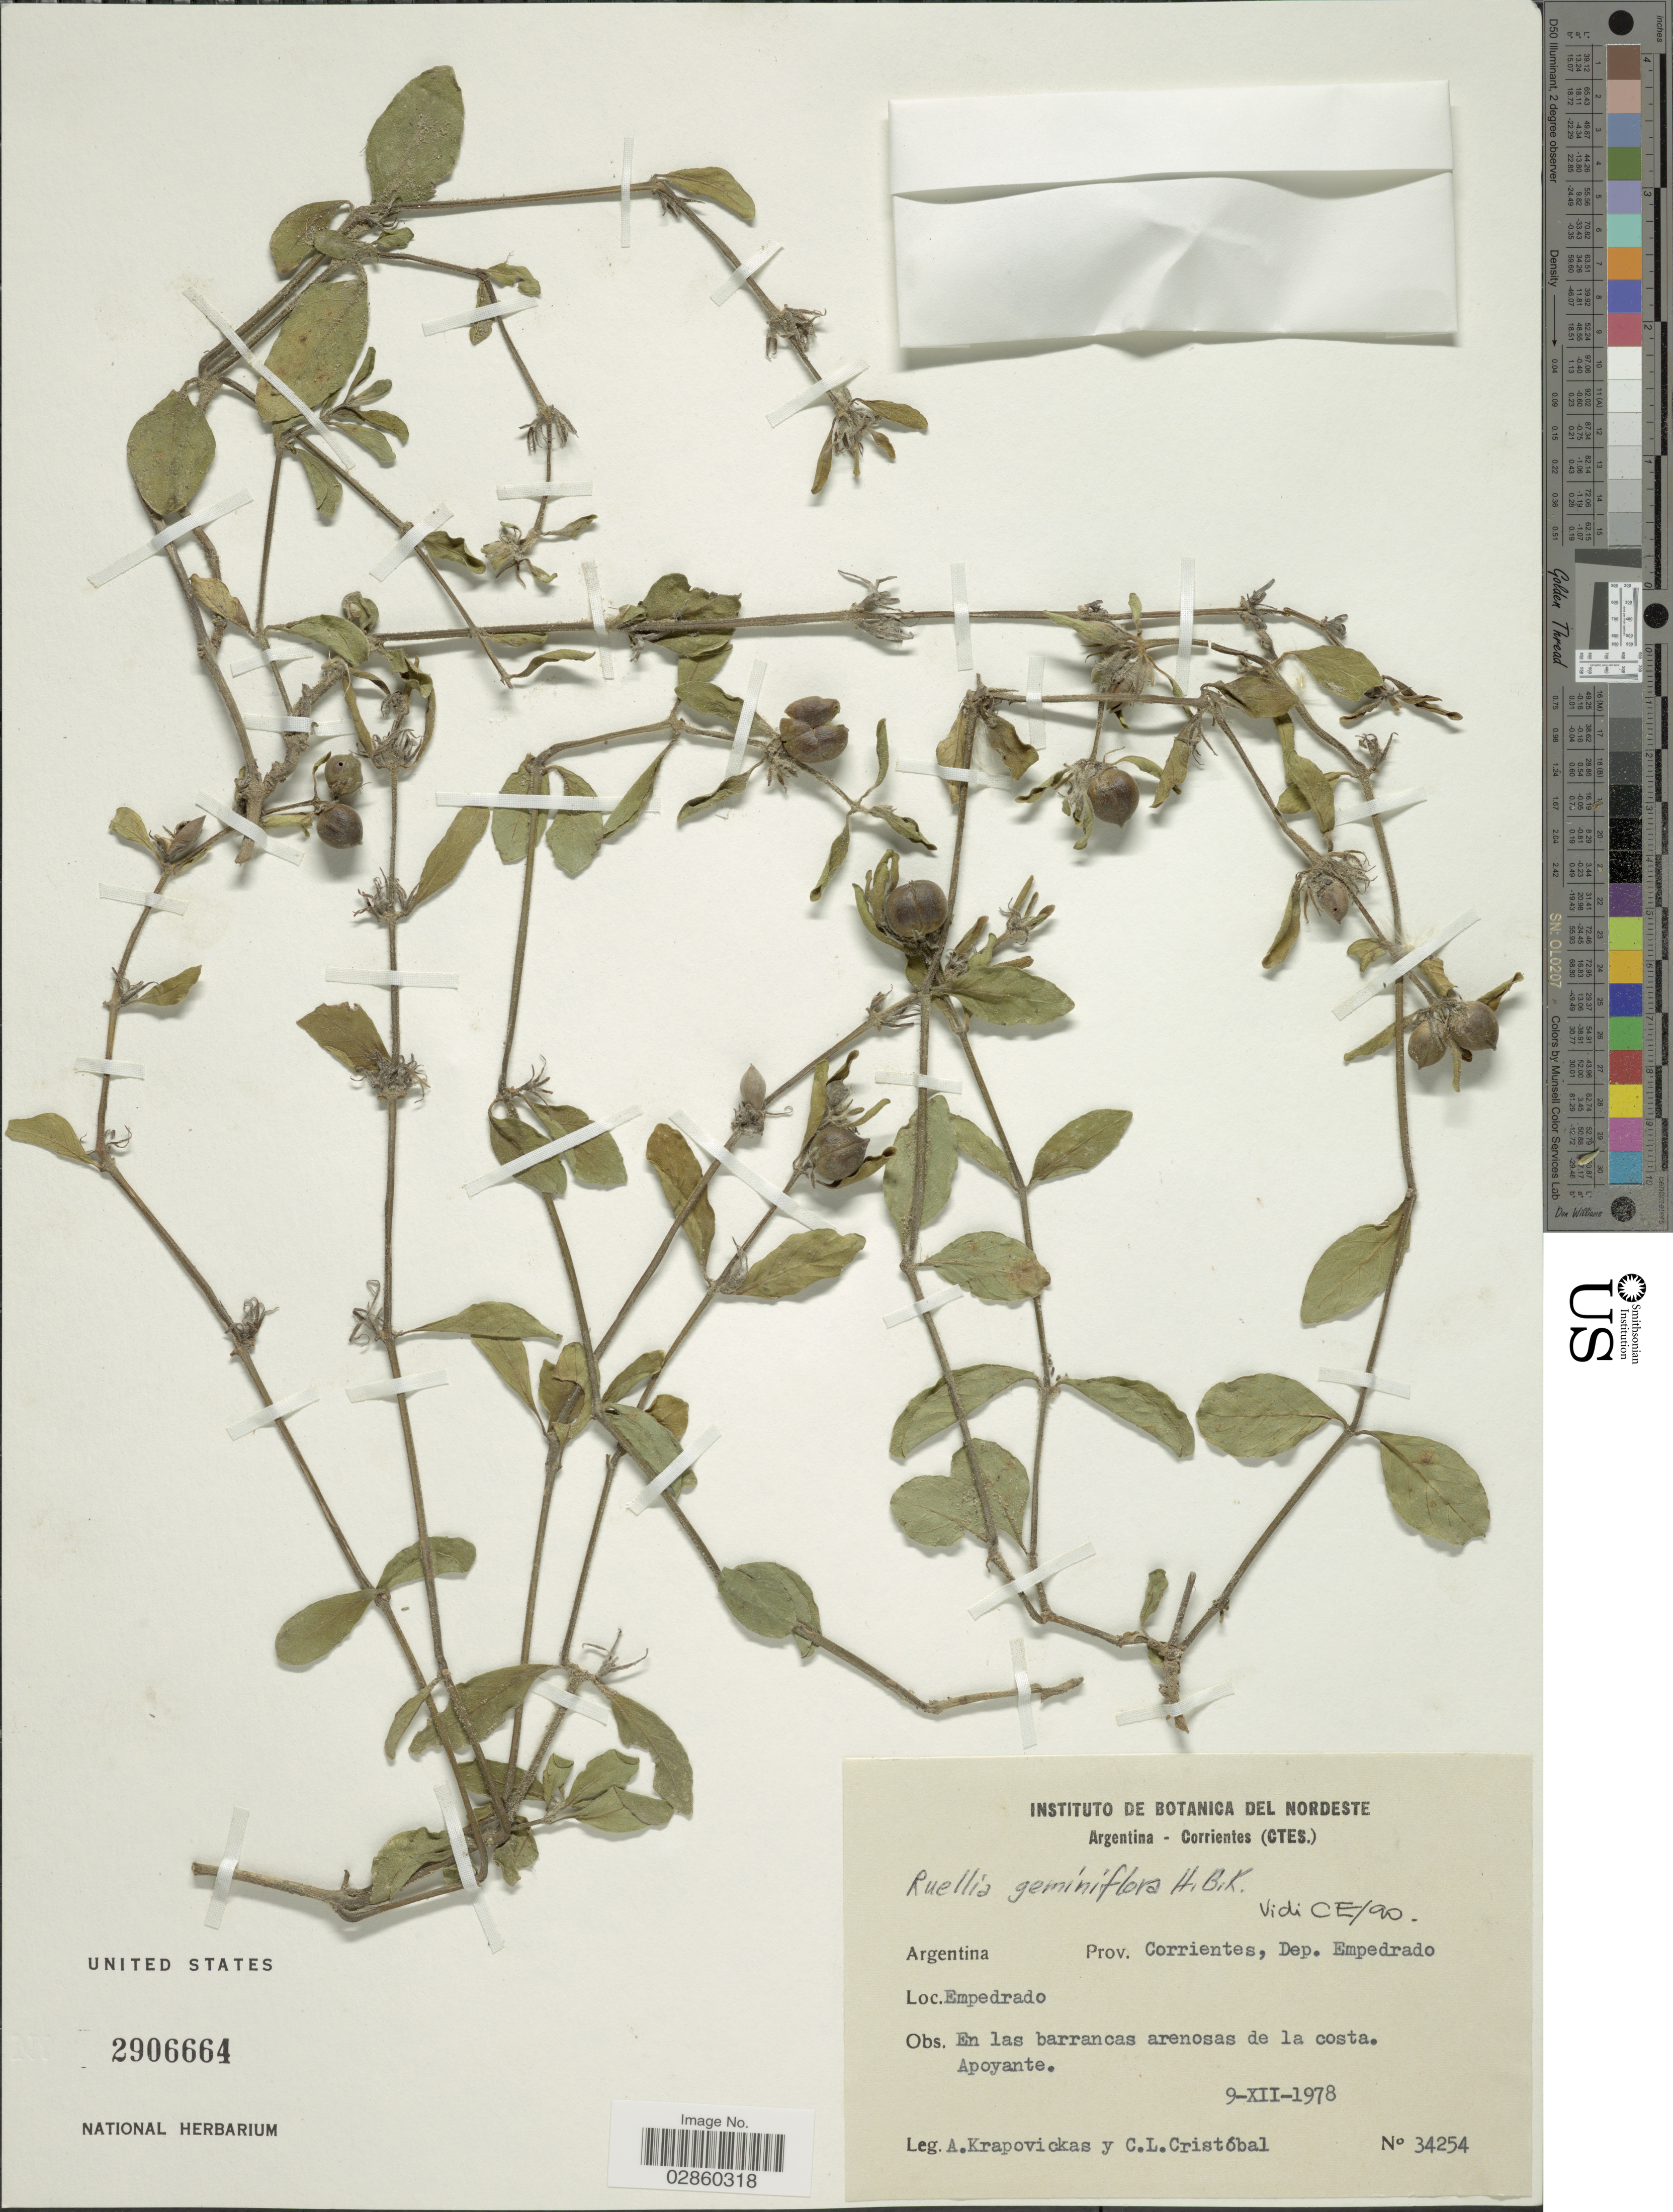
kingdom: Plantae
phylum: Tracheophyta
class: Magnoliopsida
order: Lamiales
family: Acanthaceae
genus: Ruellia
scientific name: Ruellia geminiflora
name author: Kunth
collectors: A. Krapovickas & C. L. Cristóbal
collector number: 34254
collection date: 1978-12-09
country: Argentina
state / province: Corrientes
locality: Dep. Empedrado, Empedrado.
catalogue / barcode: US 2906664